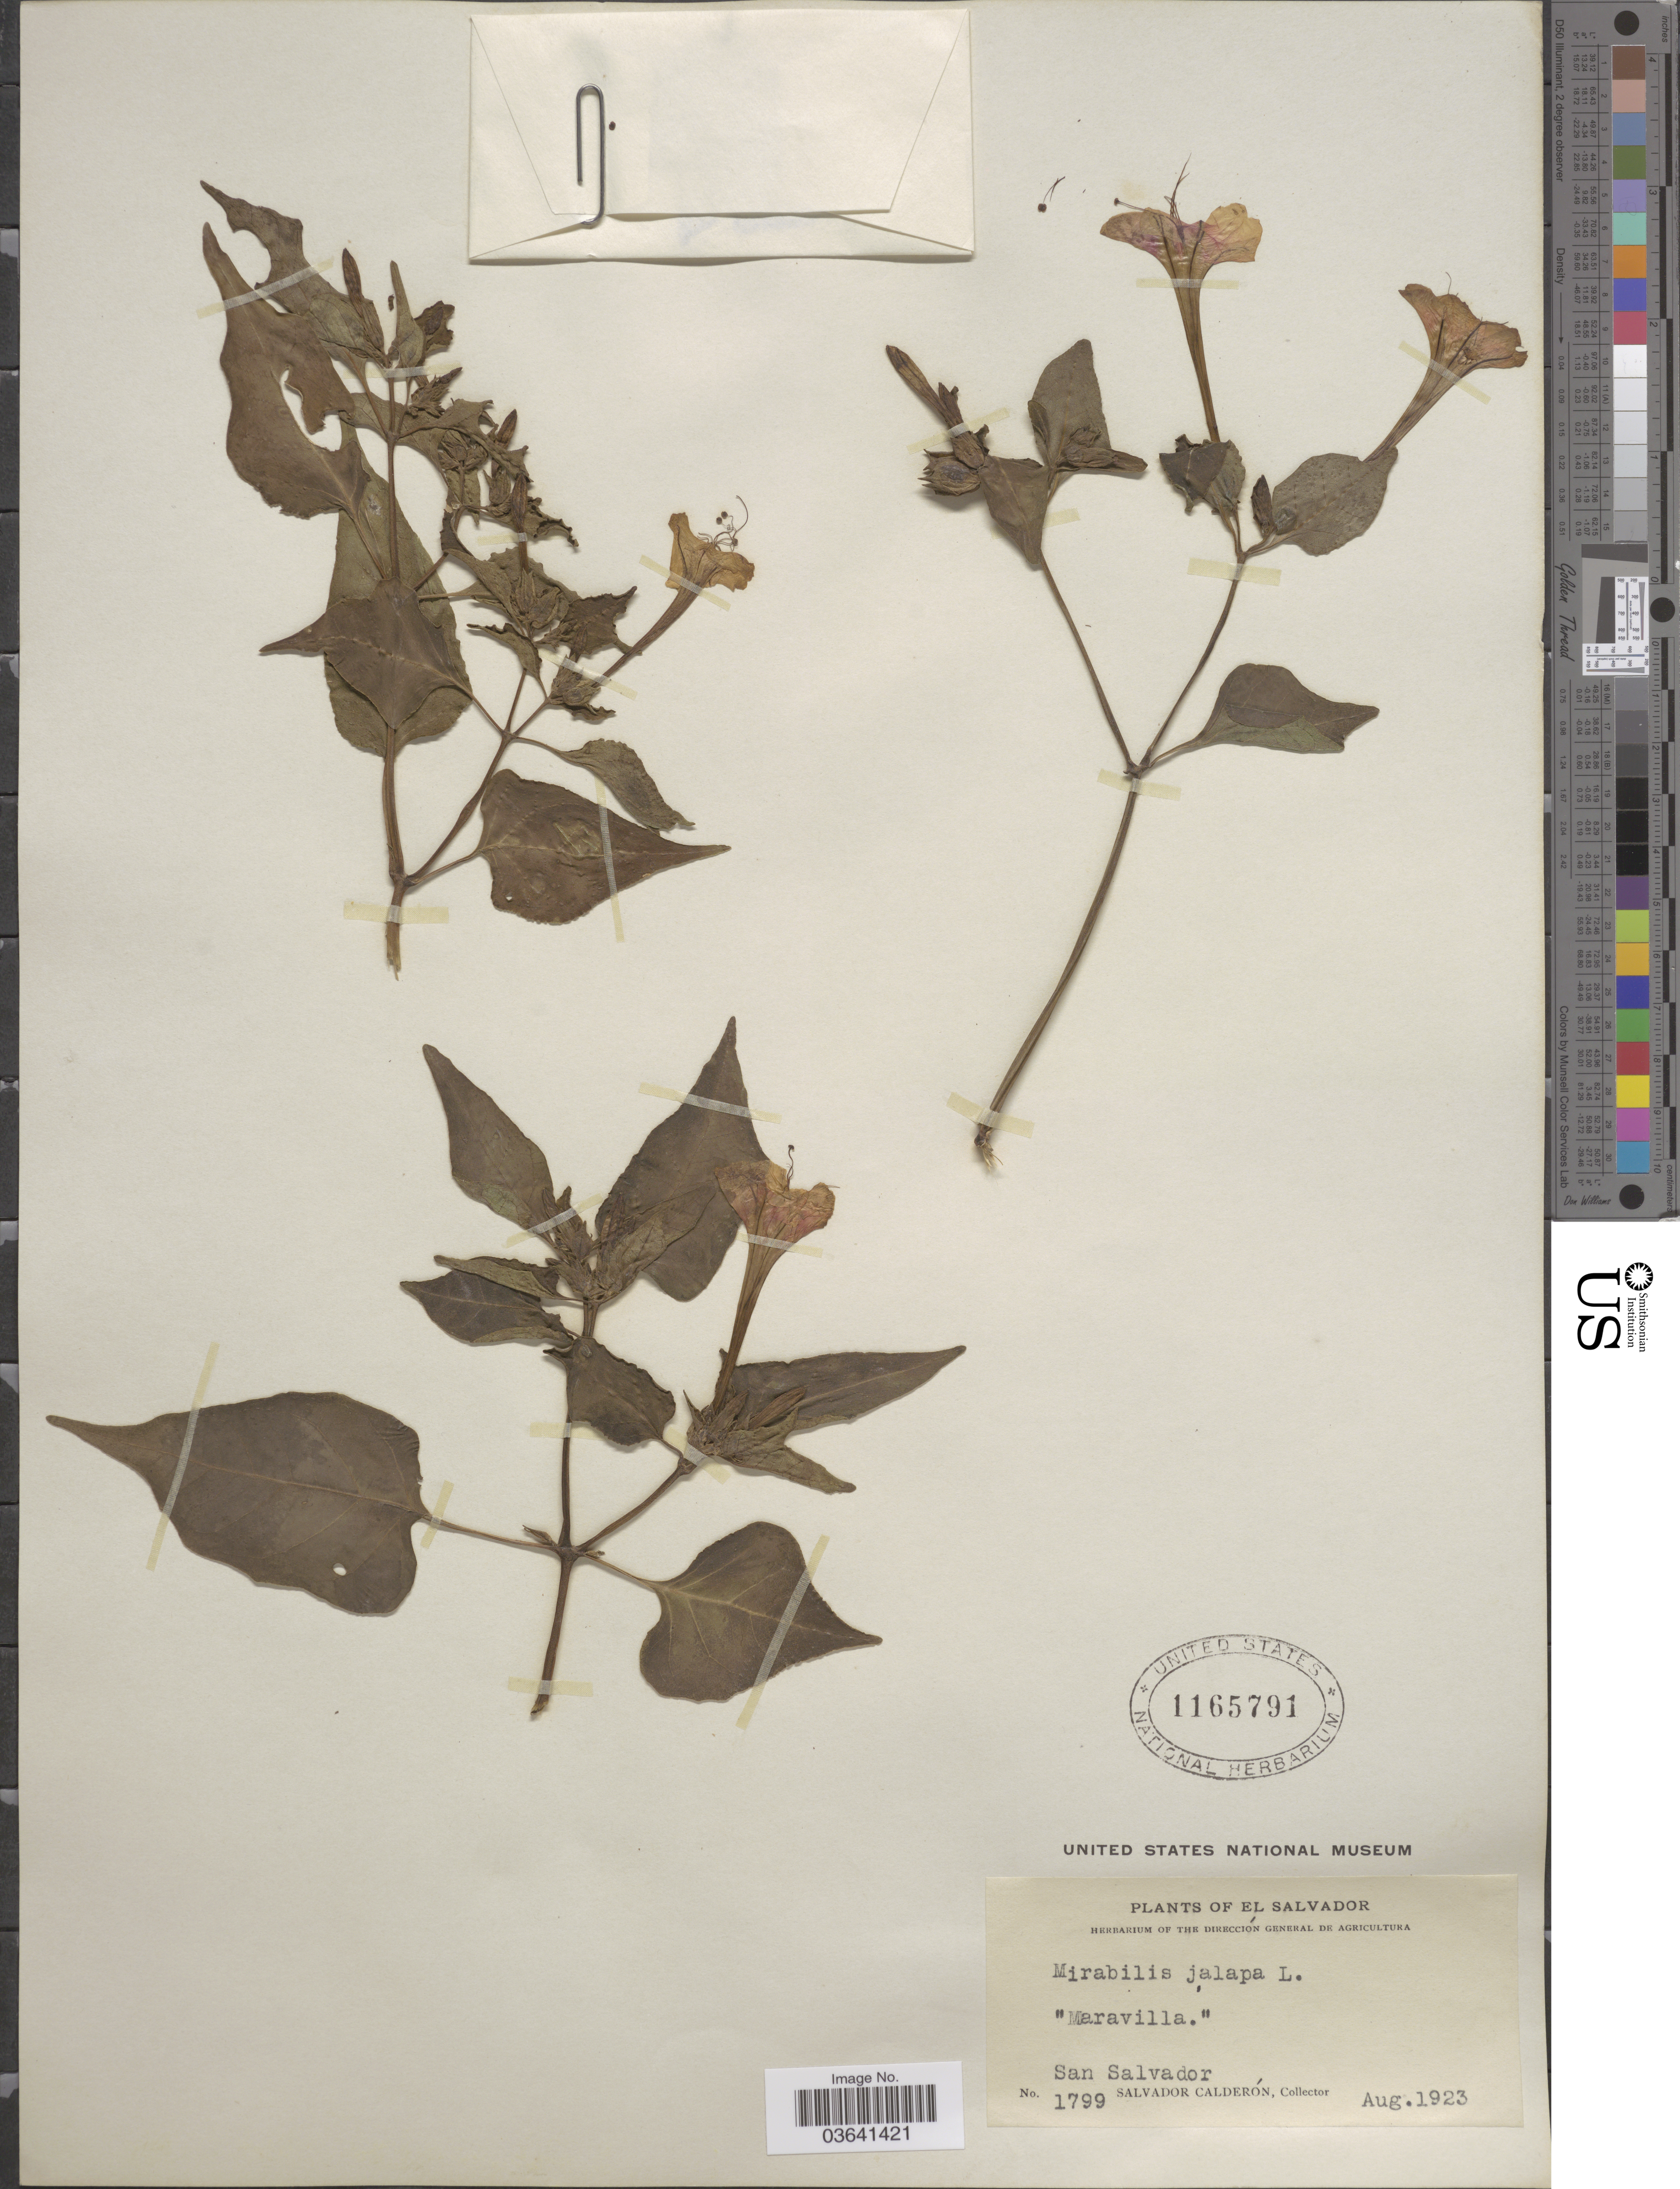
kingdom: Plantae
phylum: Tracheophyta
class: Magnoliopsida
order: Caryophyllales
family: Nyctaginaceae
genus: Mirabilis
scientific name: Mirabilis jalapa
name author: L.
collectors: S. Calderón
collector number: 1799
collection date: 1923-08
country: El Salvador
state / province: San Salvador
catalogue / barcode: US 1165791